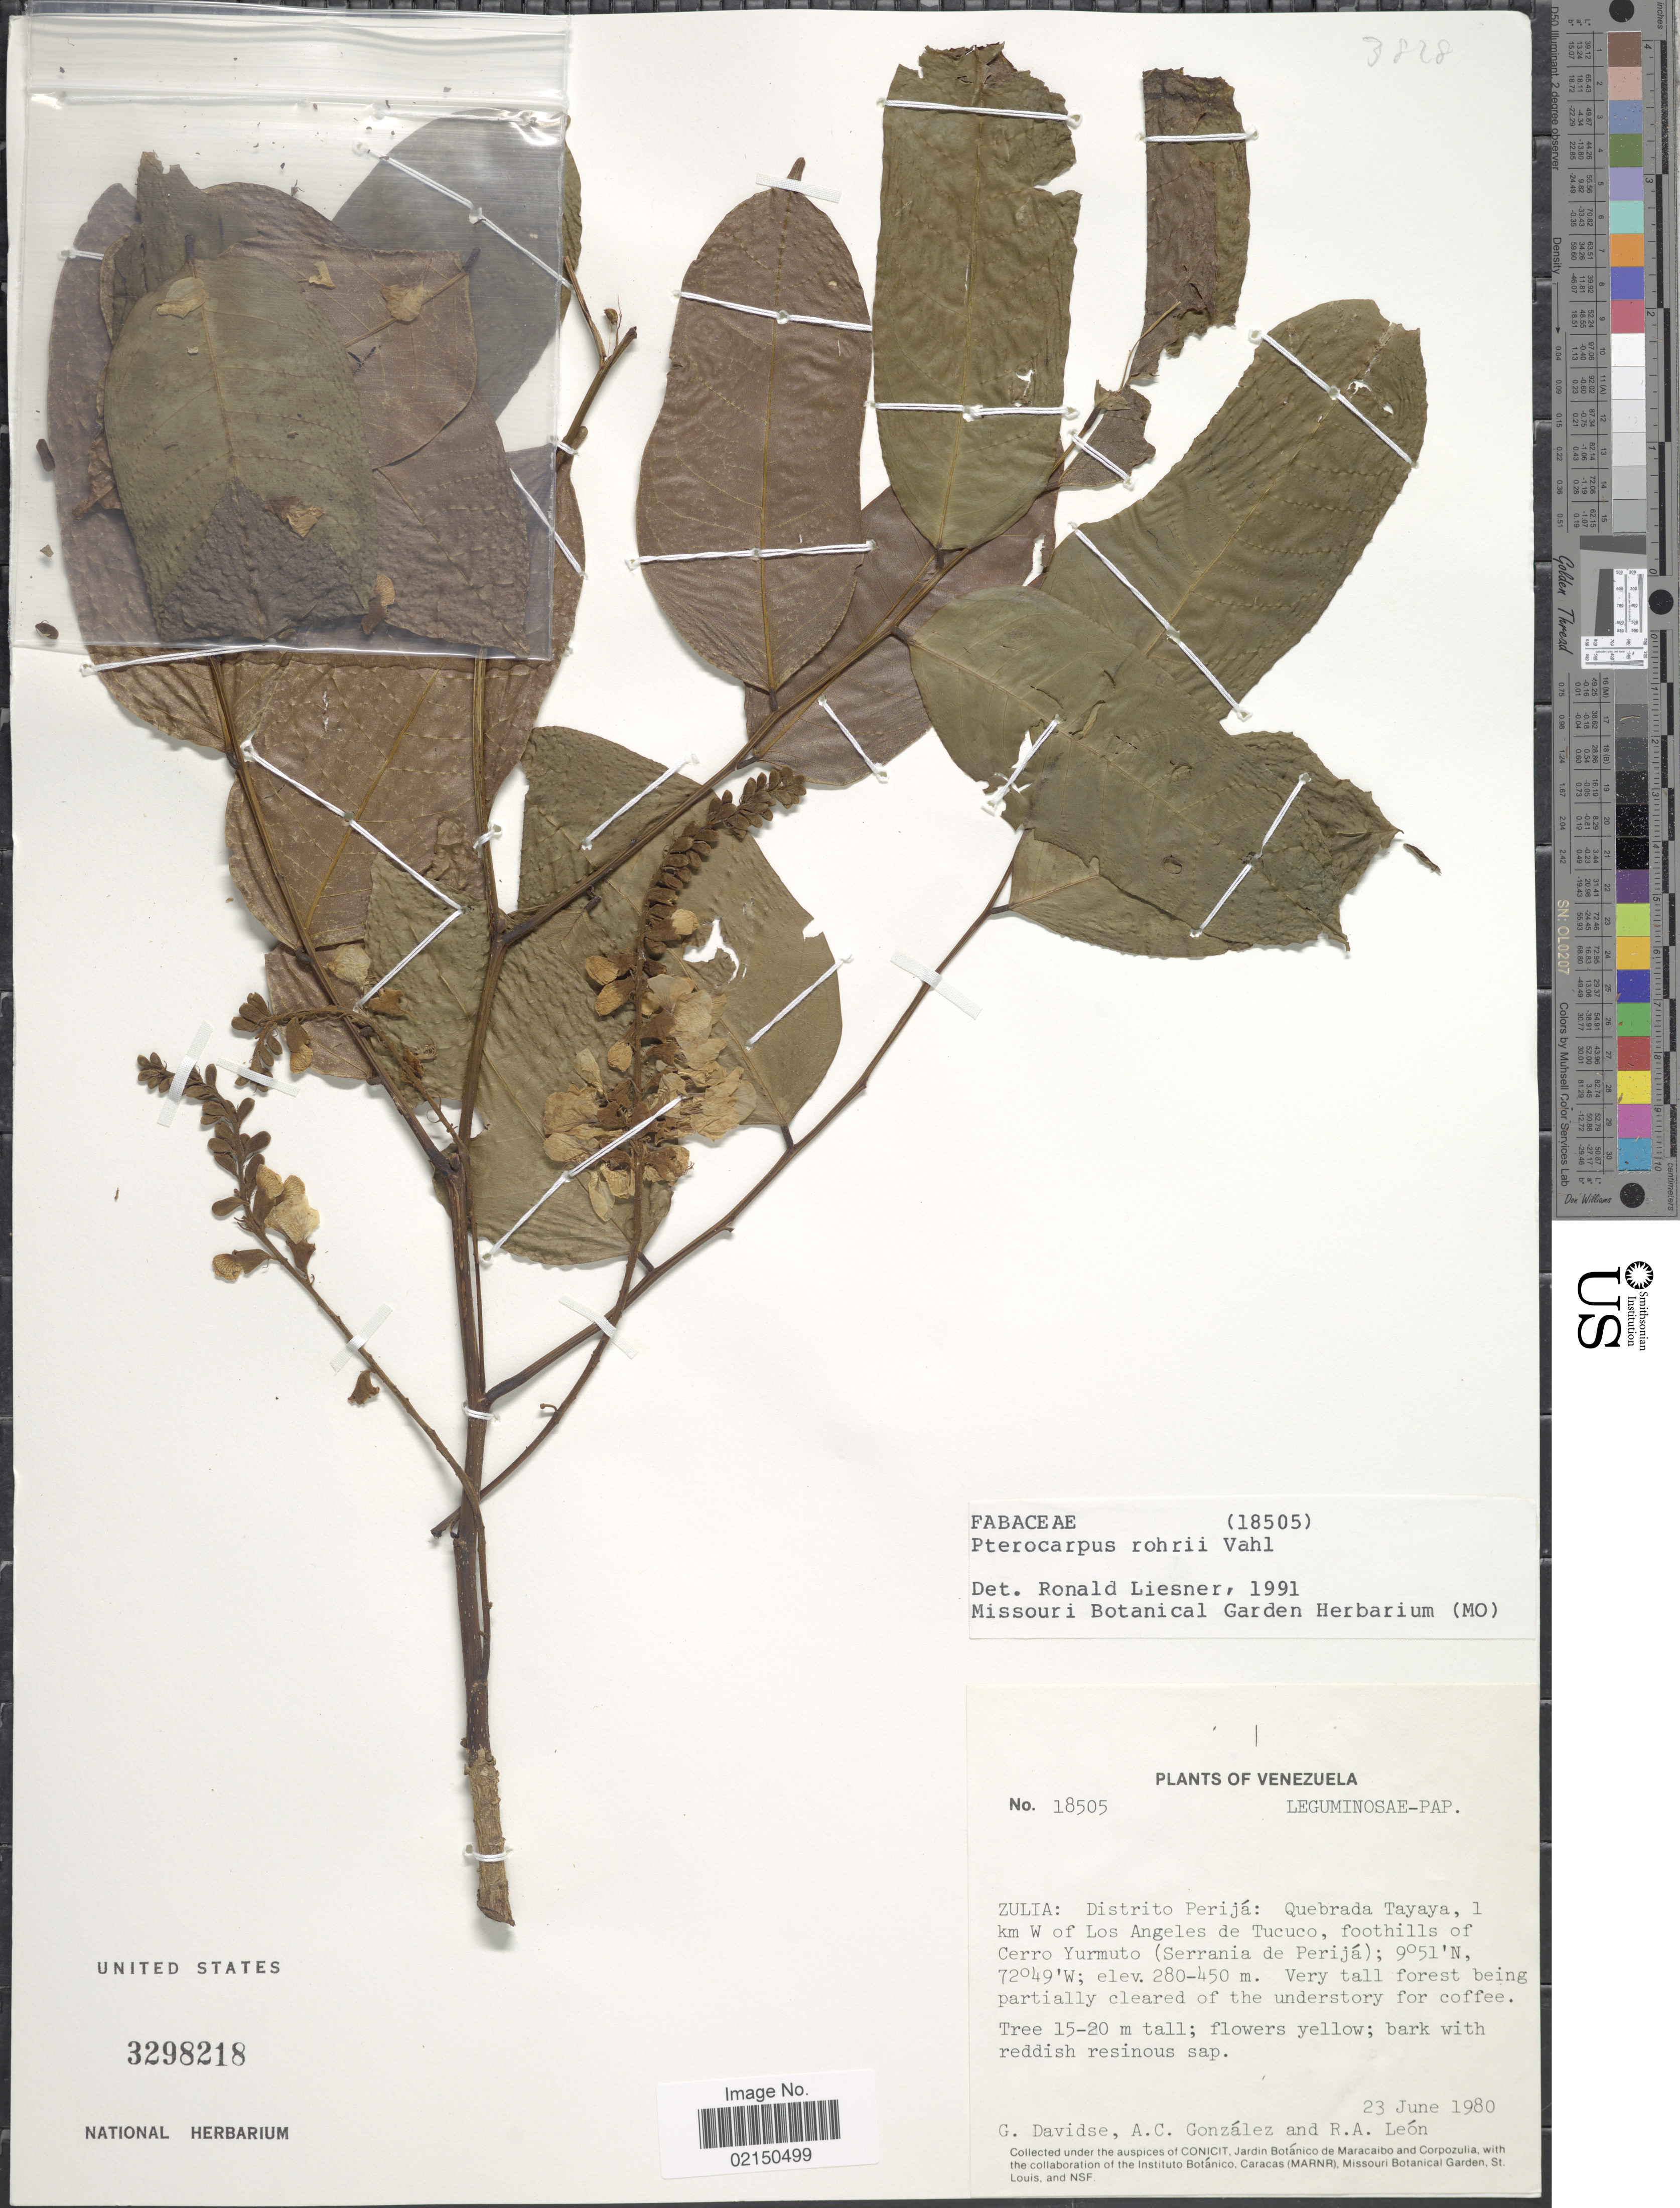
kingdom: Plantae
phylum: Tracheophyta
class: Magnoliopsida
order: Fabales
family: Fabaceae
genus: Pterocarpus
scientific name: Pterocarpus rohrii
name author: Vahl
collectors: G. Davidse, A. C. González & R. A. León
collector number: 18505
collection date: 1980-06-23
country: Venezuela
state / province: Zulia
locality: Distrito Perija: Quebrada Tayaya, 1 km W of Los Angeles de Tucuco, foothills of Cerro Yurmuto (Serrania de Perija)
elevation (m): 280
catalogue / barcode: US 3298218